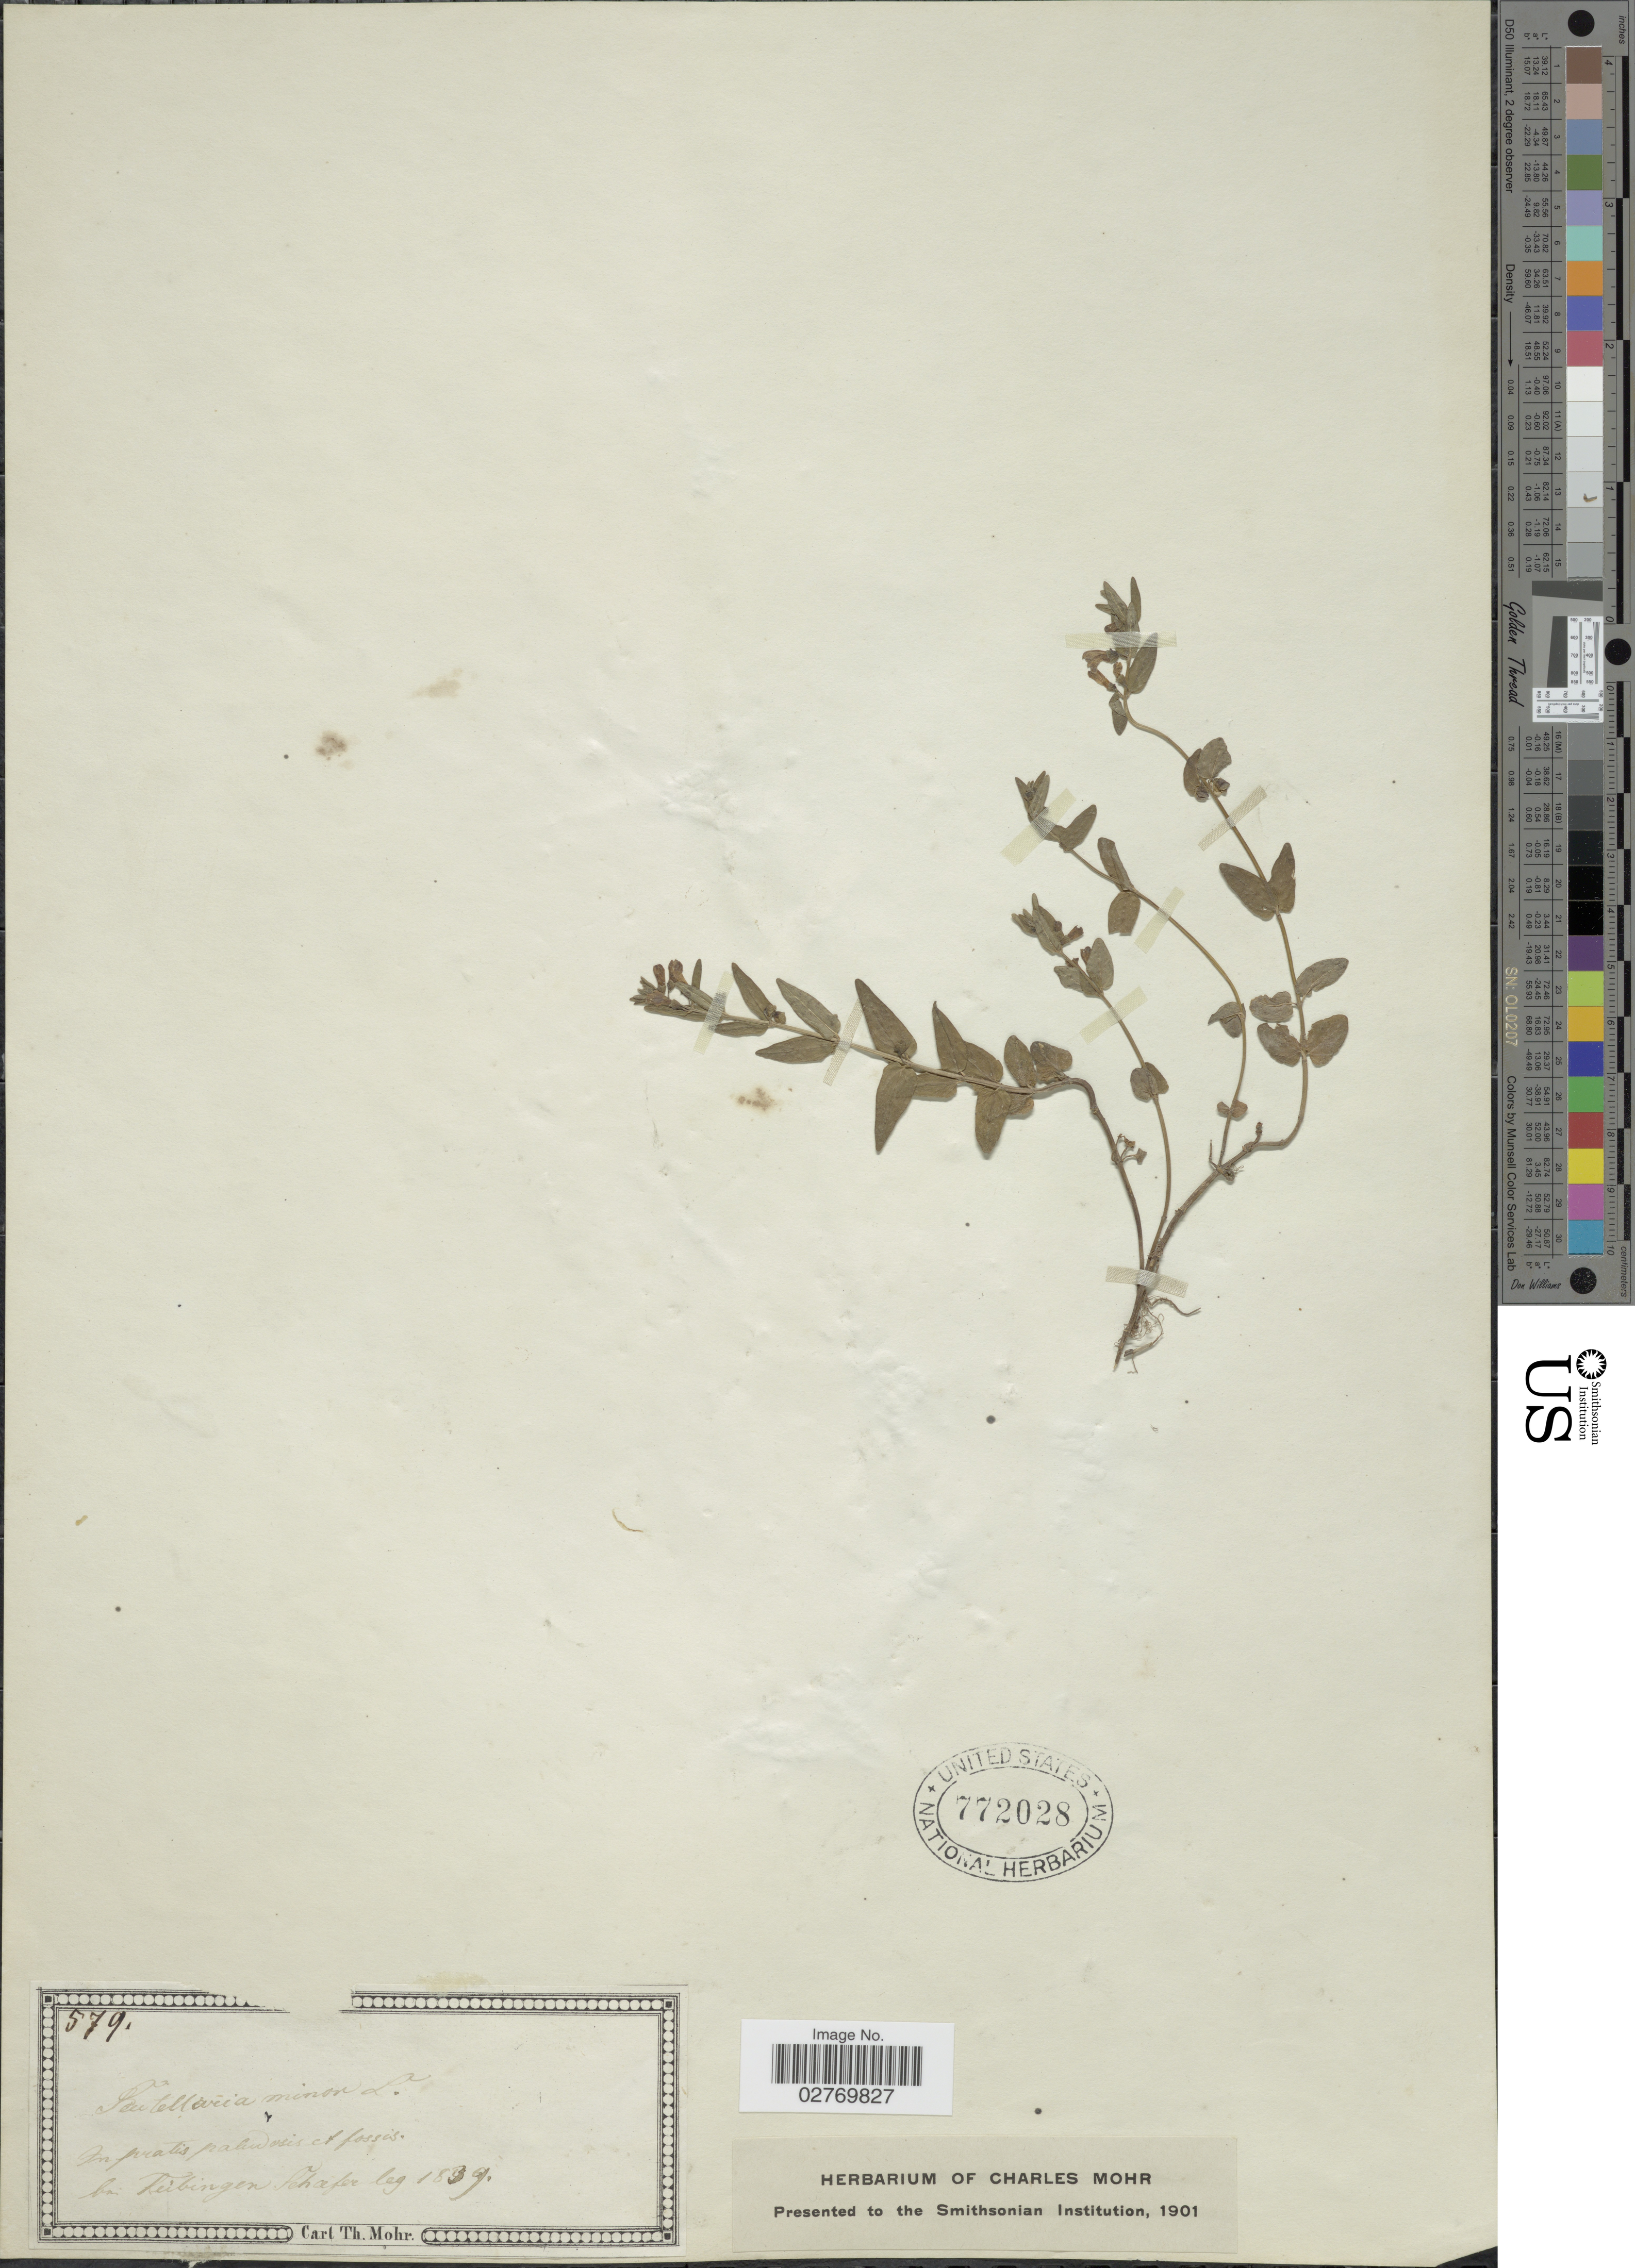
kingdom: Plantae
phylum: Tracheophyta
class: Magnoliopsida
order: Lamiales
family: Lamiaceae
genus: Scutellaria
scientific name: Scutellaria minor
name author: Huds.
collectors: -. Schafer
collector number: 579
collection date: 1839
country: Germany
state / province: Baden-Württemberg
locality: In pratis paludosis et fossis bai Tuebingen.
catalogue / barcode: US 772028